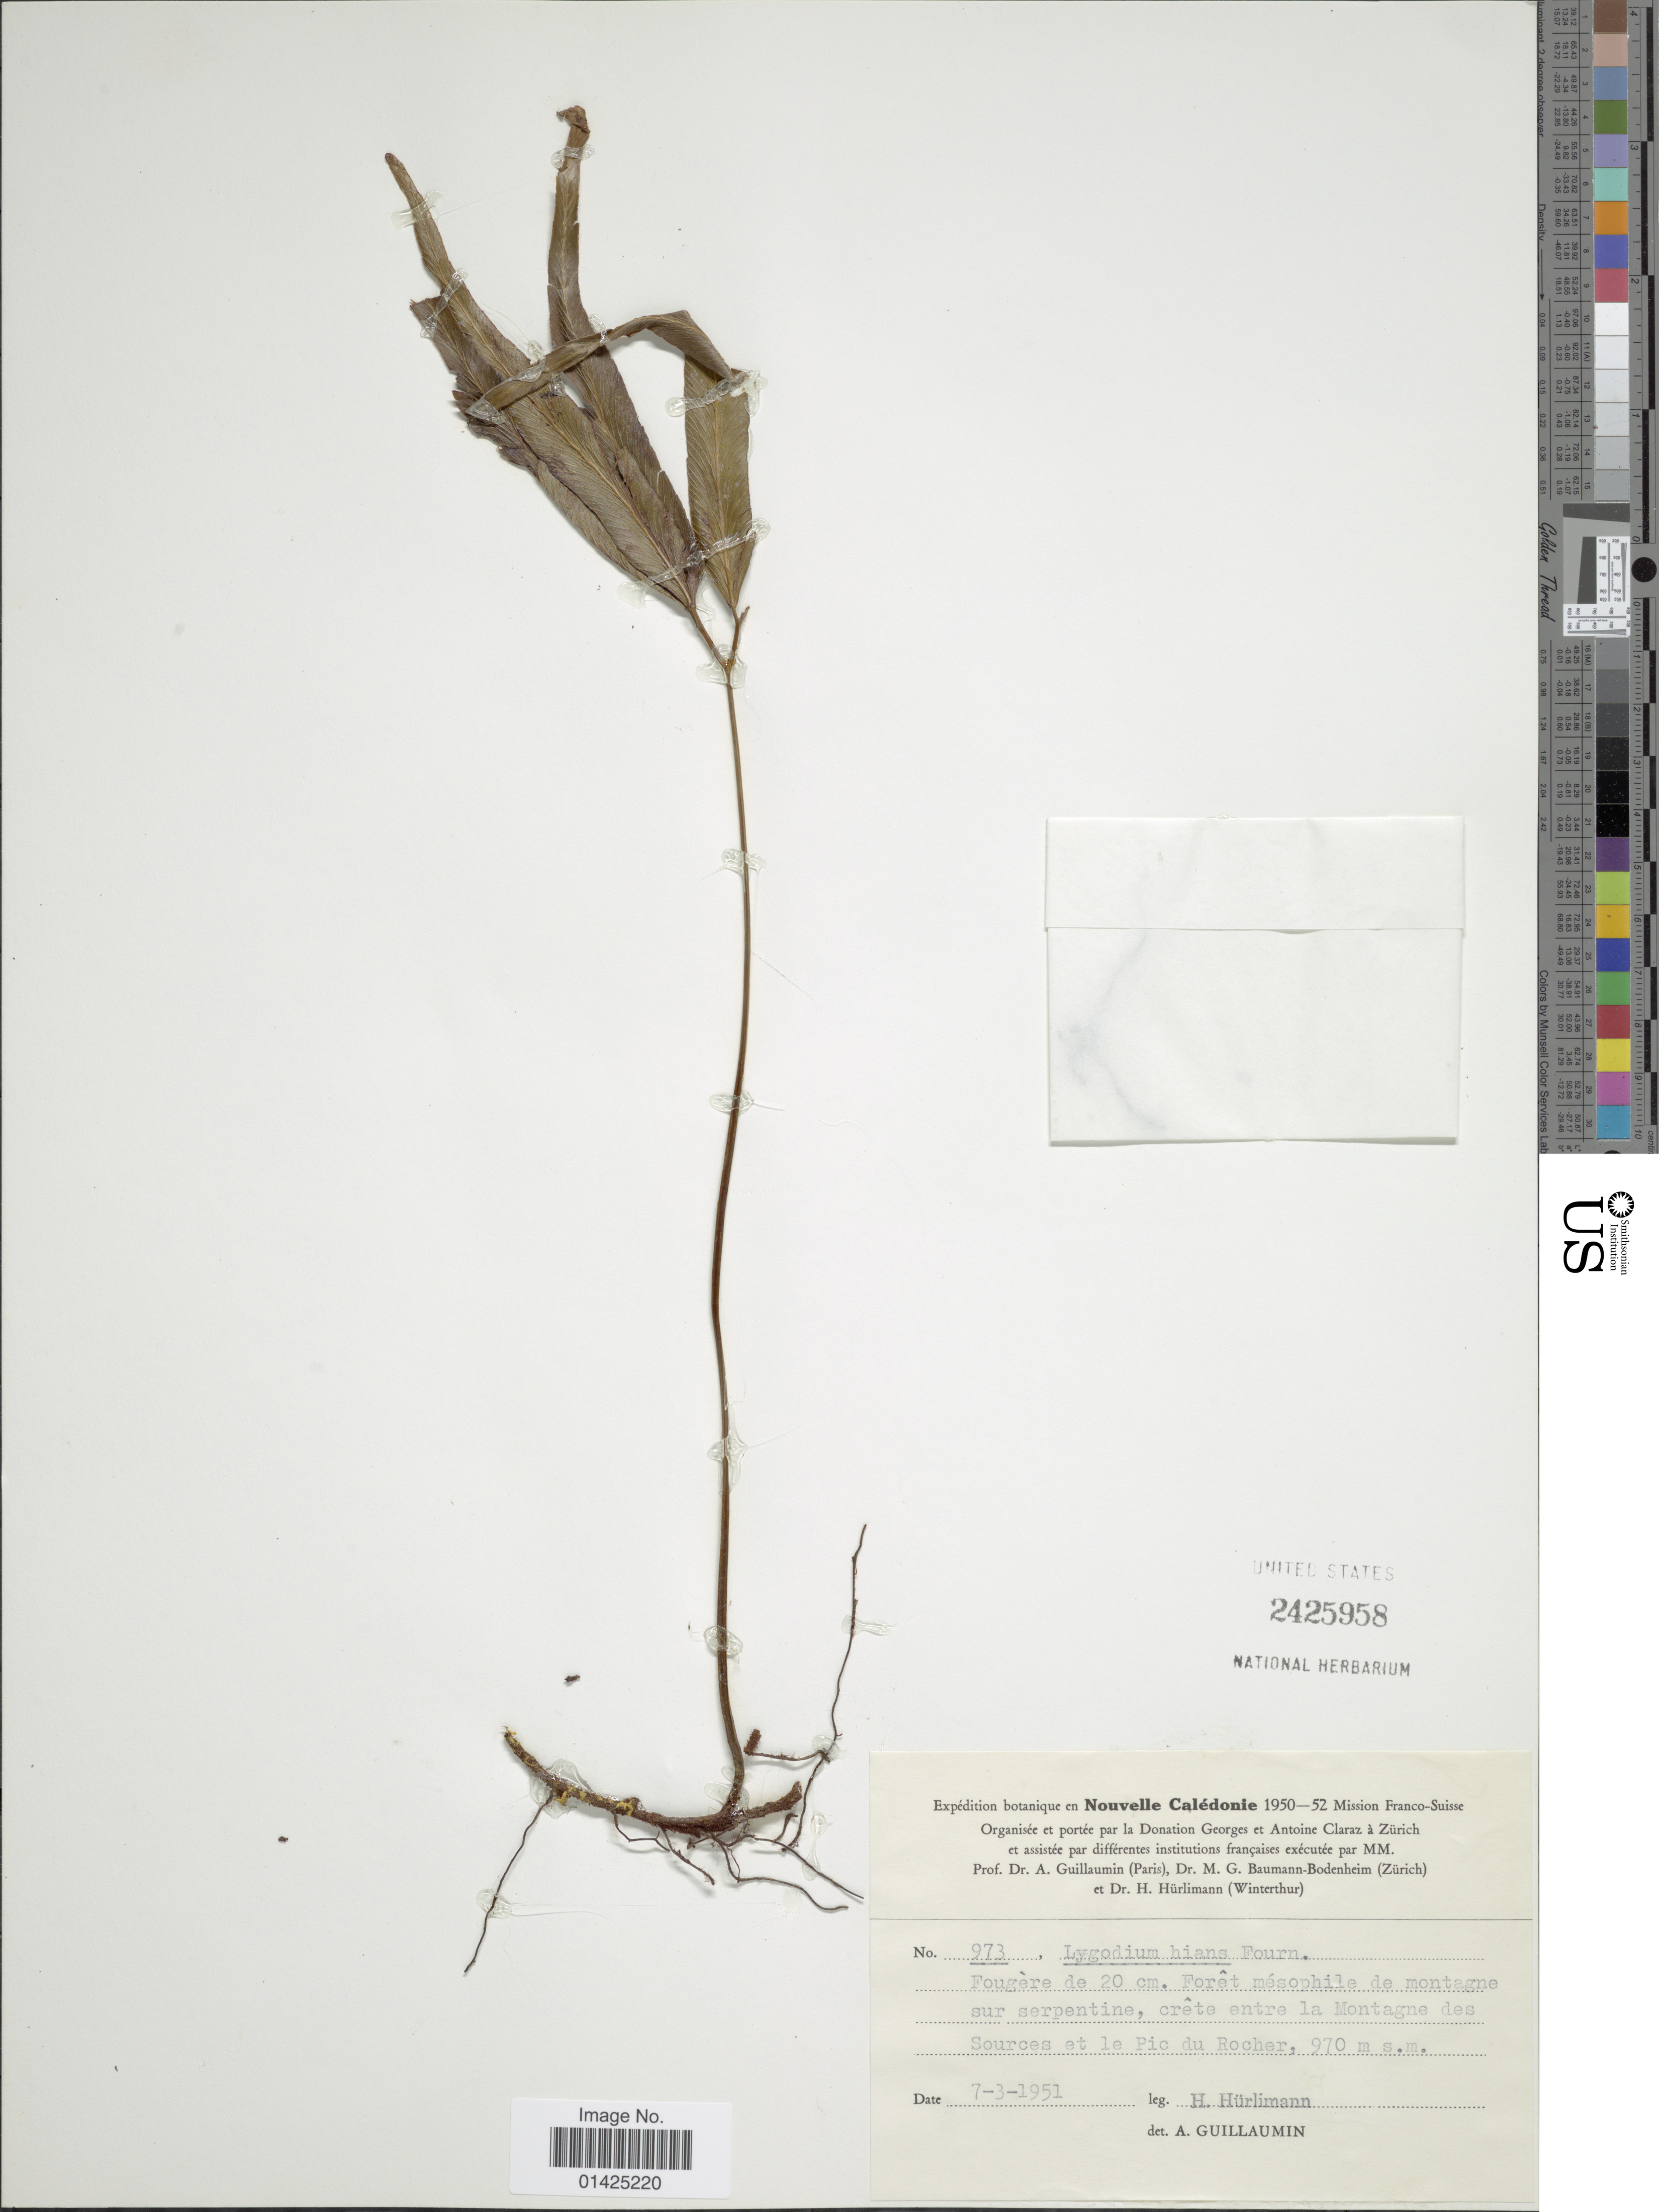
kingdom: Plantae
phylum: Tracheophyta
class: Polypodiopsida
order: Schizaeales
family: Lygodiaceae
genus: Lygodium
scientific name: Lygodium hians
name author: E. Fourn.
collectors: H. Hurlimann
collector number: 973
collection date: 1951-03-07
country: New Caledonia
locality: Crete entre la Montagne des Sources at le Pic du Rocher.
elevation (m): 970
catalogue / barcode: US 2425958